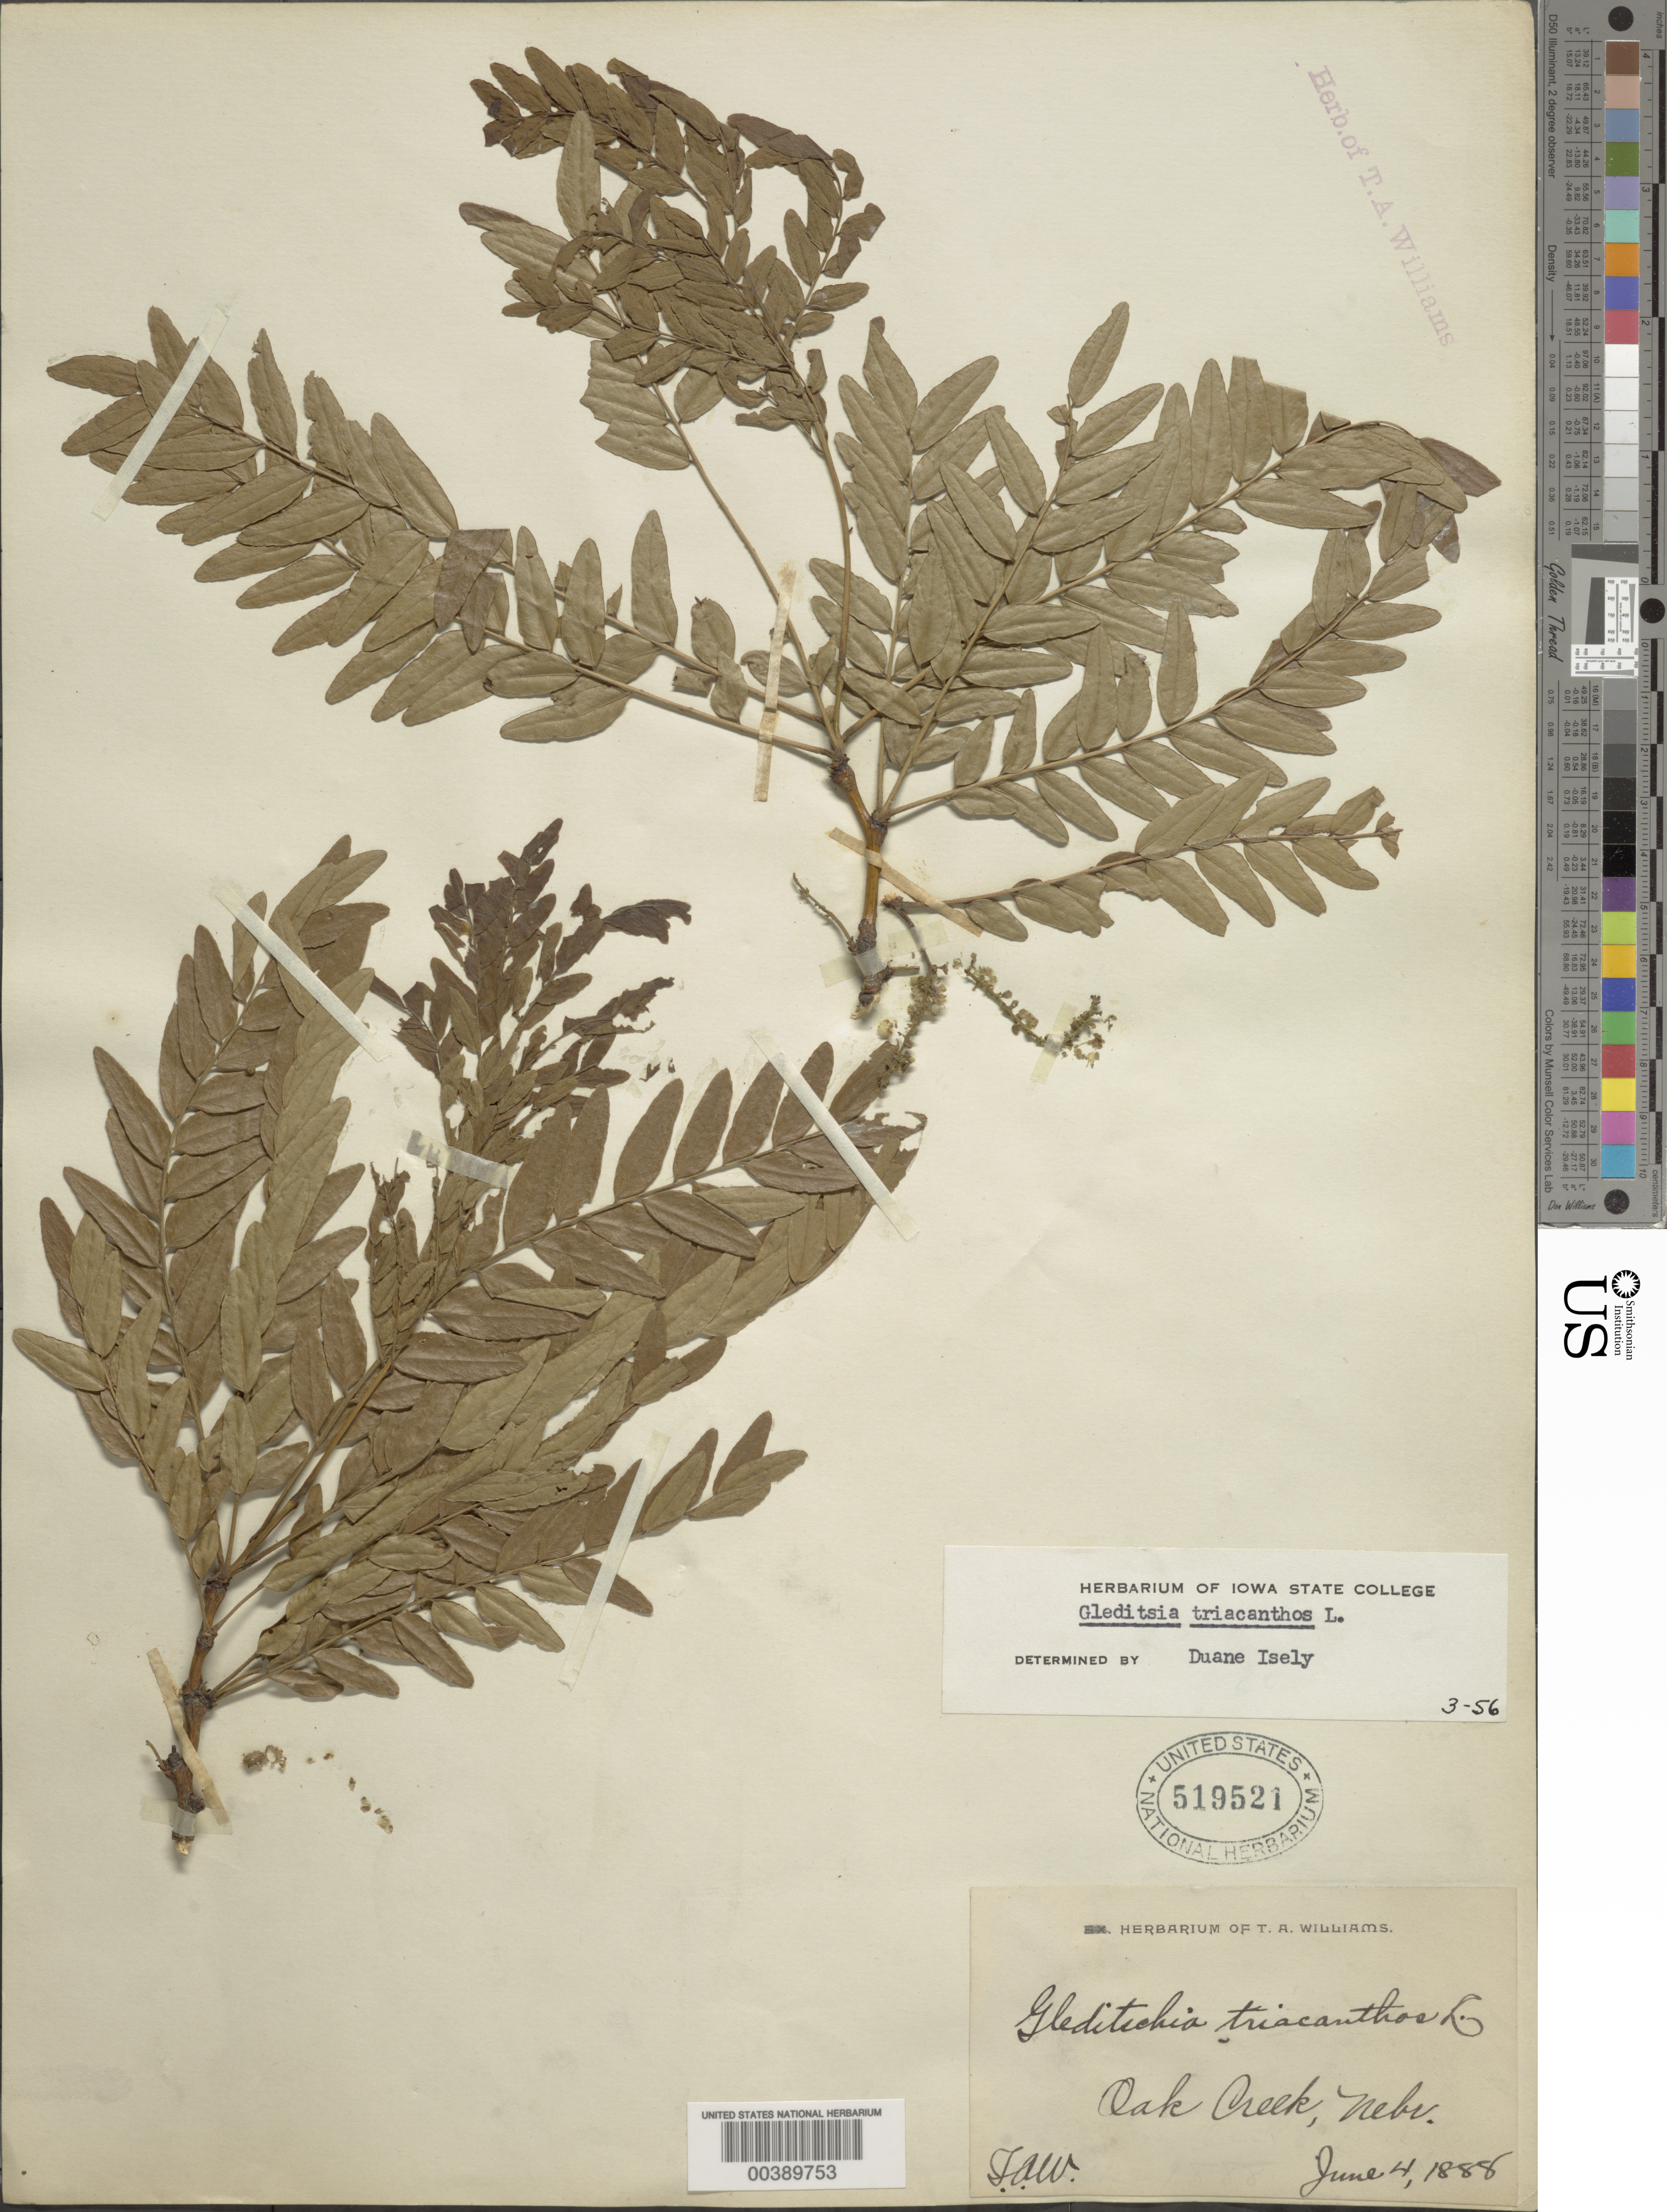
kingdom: Plantae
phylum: Tracheophyta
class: Magnoliopsida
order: Fabales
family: Fabaceae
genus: Gleditsia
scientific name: Gleditsia triacanthos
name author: L.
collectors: T. A. Williams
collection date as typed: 04 Jun 1888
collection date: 1888-06-04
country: United States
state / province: Nebraska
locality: Oak creek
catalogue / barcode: US 519521